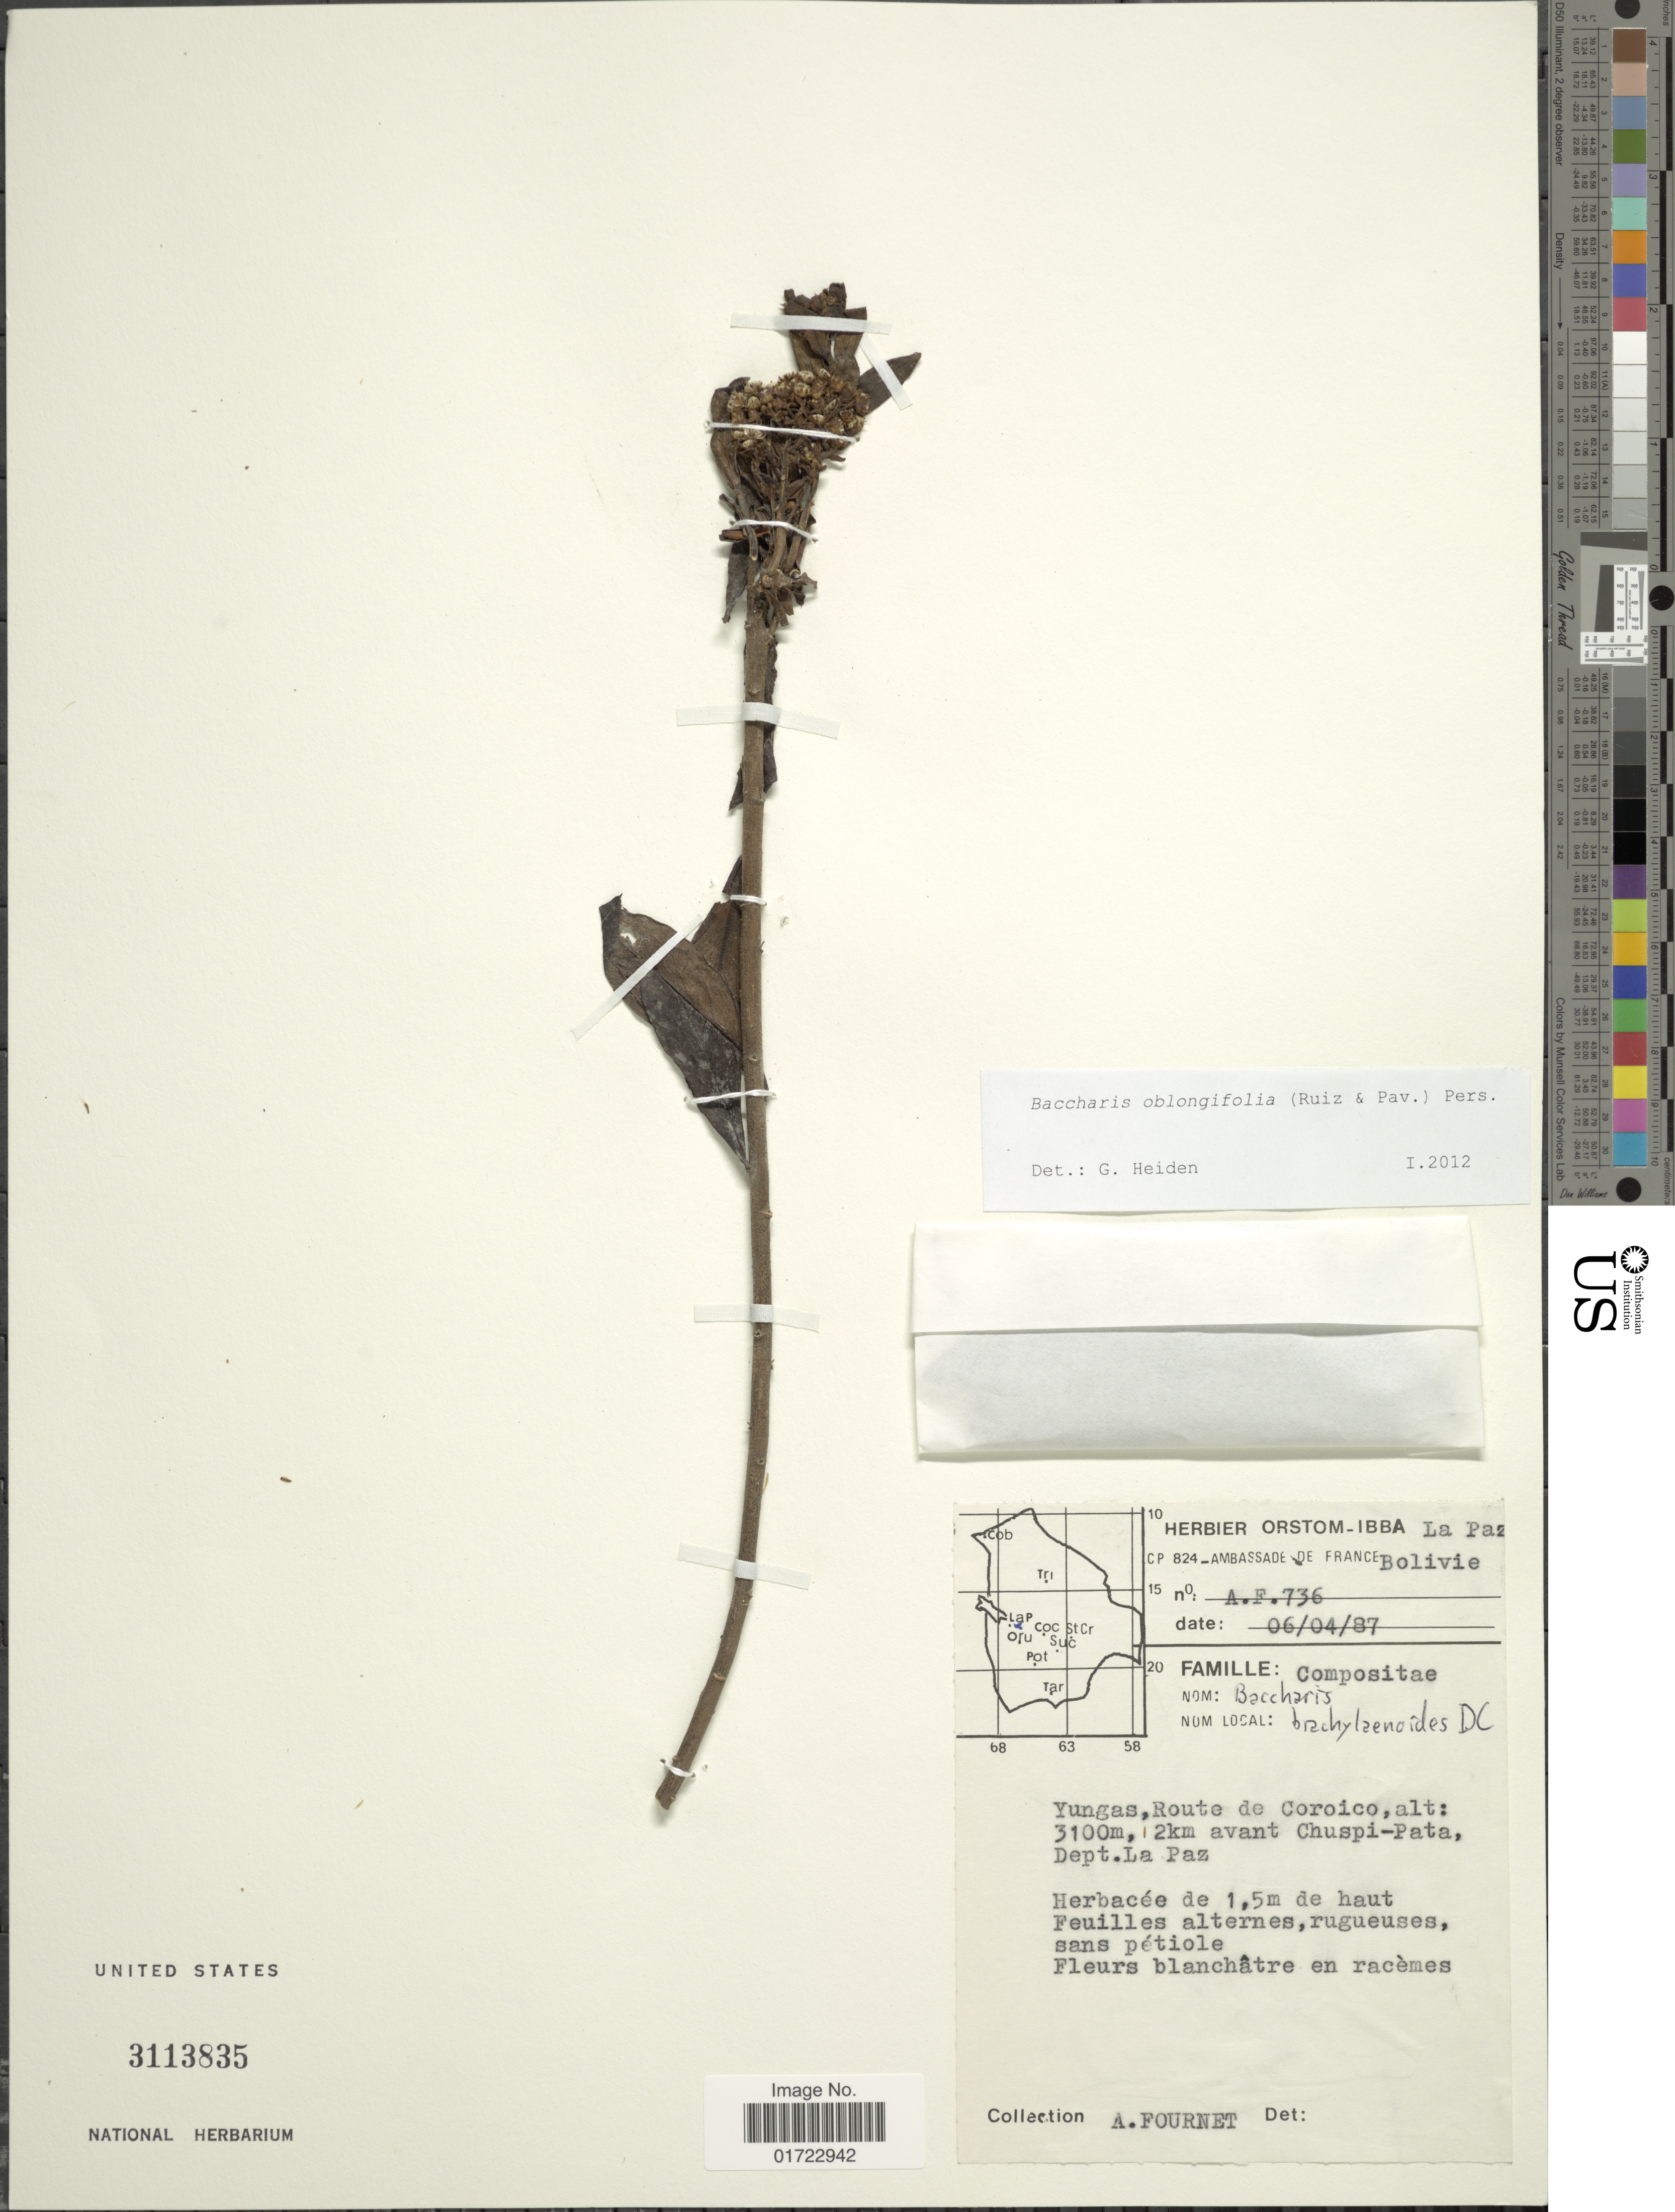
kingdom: Plantae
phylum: Tracheophyta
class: Magnoliopsida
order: Asterales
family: Asteraceae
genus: Baccharis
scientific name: Baccharis oblongifolia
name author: (Ruiz & Pav.) Pers.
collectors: A. Fournet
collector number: A.F. 736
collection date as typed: Transcribed d/m/y: 6/4/87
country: Bolivia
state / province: La Paz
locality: Yungas, Route de Coroico, 2 km avant Chuspi-Pata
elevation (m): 3100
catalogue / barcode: US 3113835